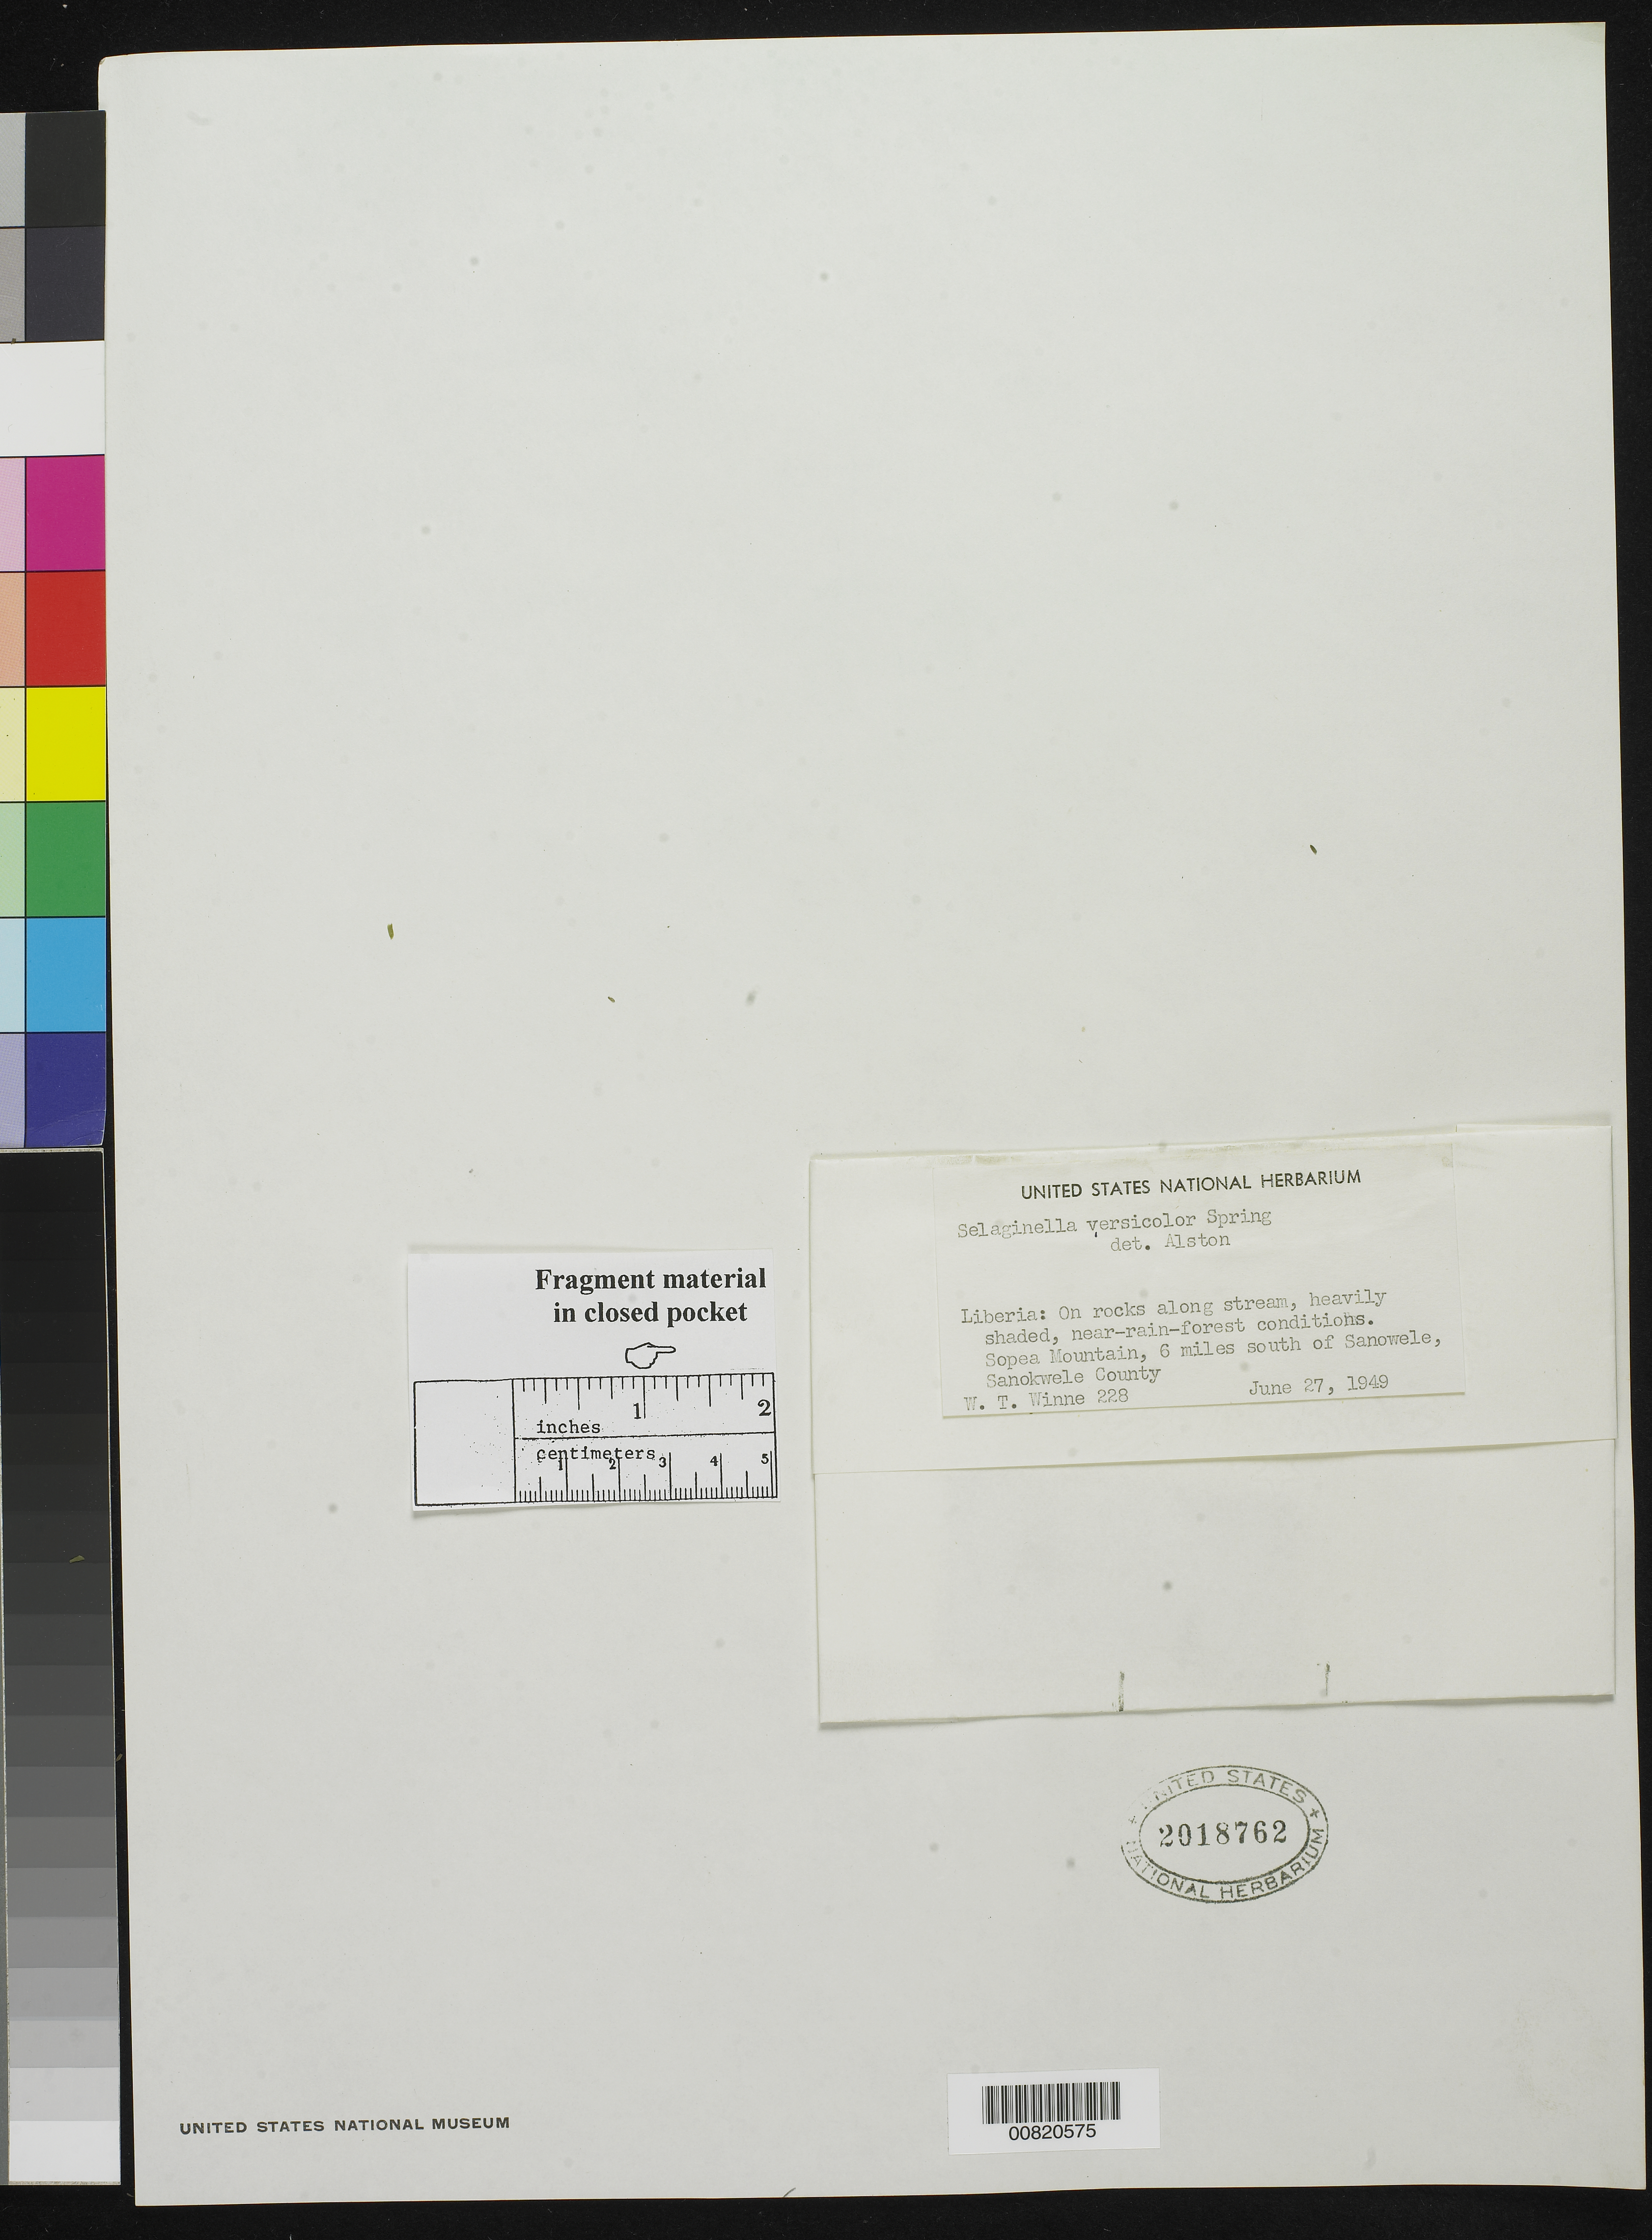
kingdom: Plantae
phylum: Tracheophyta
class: Lycopodiopsida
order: Selaginellales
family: Selaginellaceae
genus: Selaginella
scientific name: Selaginella versicolor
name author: Spring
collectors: -. Winne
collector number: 228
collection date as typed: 27 Jun 1949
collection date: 1949-06-27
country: Liberia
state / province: Nimba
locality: Sanokwele County, 6 miles S of Sanokwele, Sopea Mountain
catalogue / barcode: US 2018762